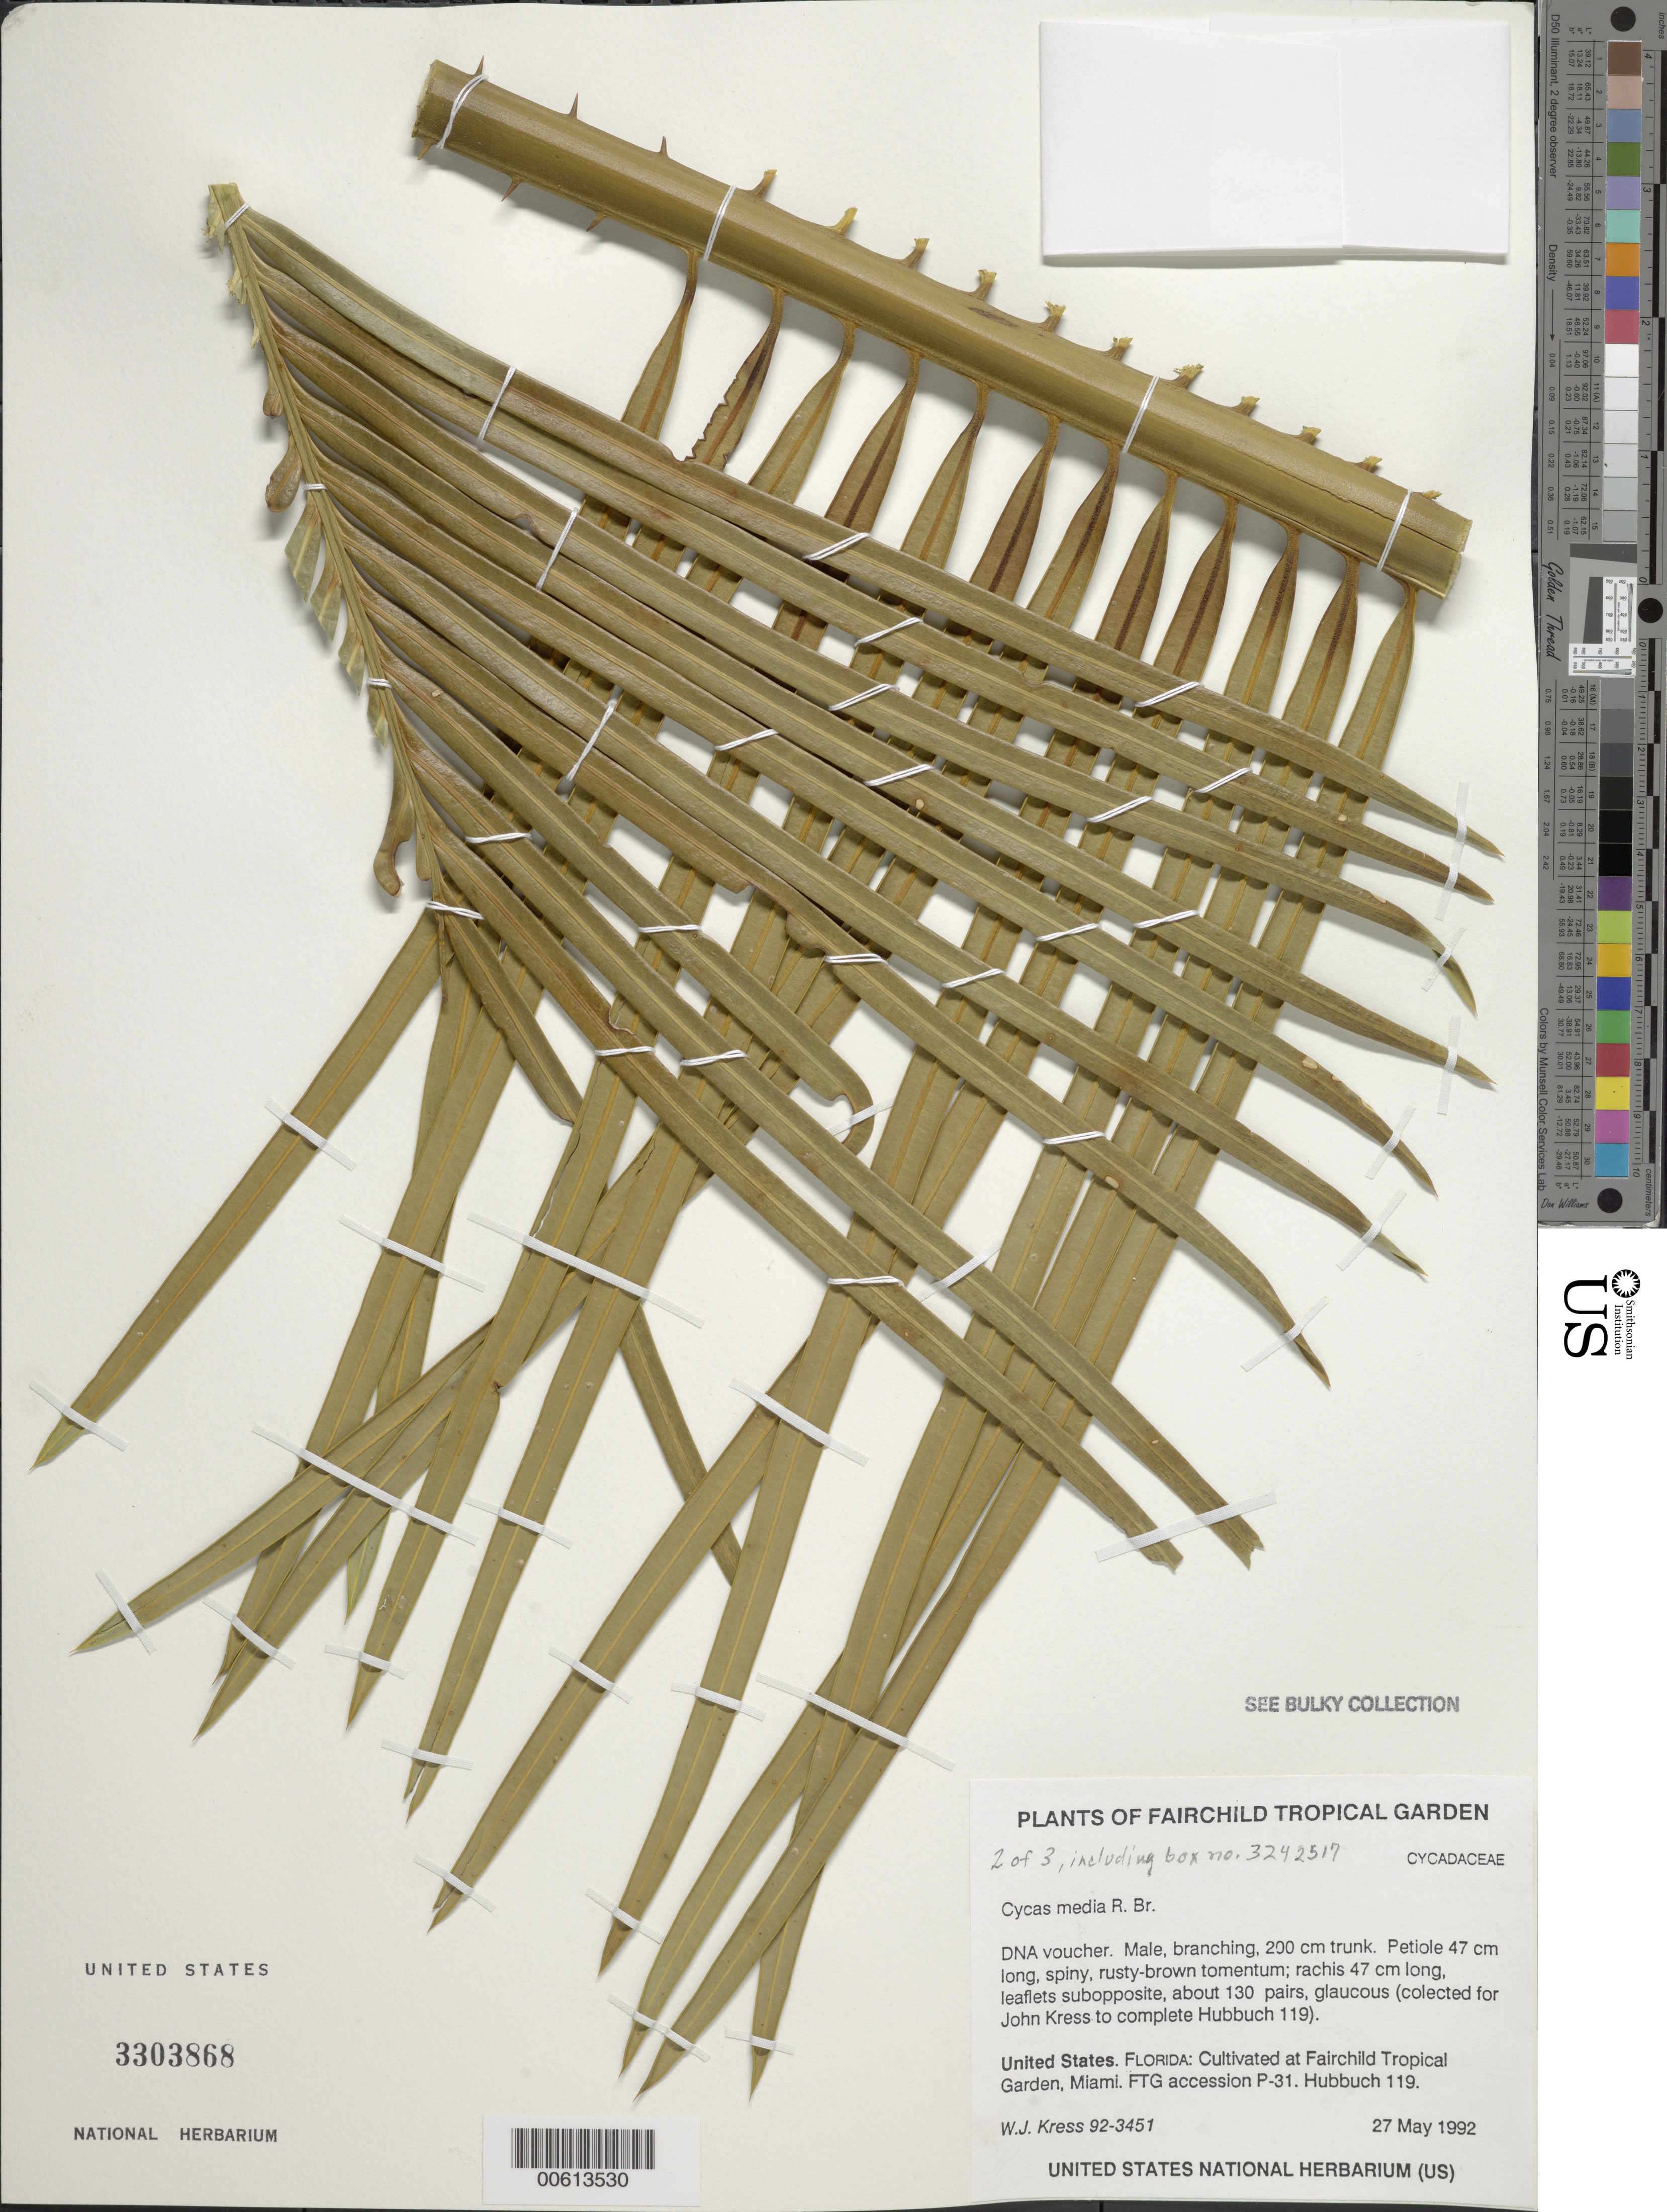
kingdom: Plantae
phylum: Tracheophyta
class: Cycadopsida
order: Cycadales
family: Cycadaceae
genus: Cycas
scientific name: Cycas media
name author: R. Br.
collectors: W. J. Kress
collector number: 92-3451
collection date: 1992-05-27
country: United States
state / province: Florida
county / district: Dade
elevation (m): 0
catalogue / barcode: US 3303868